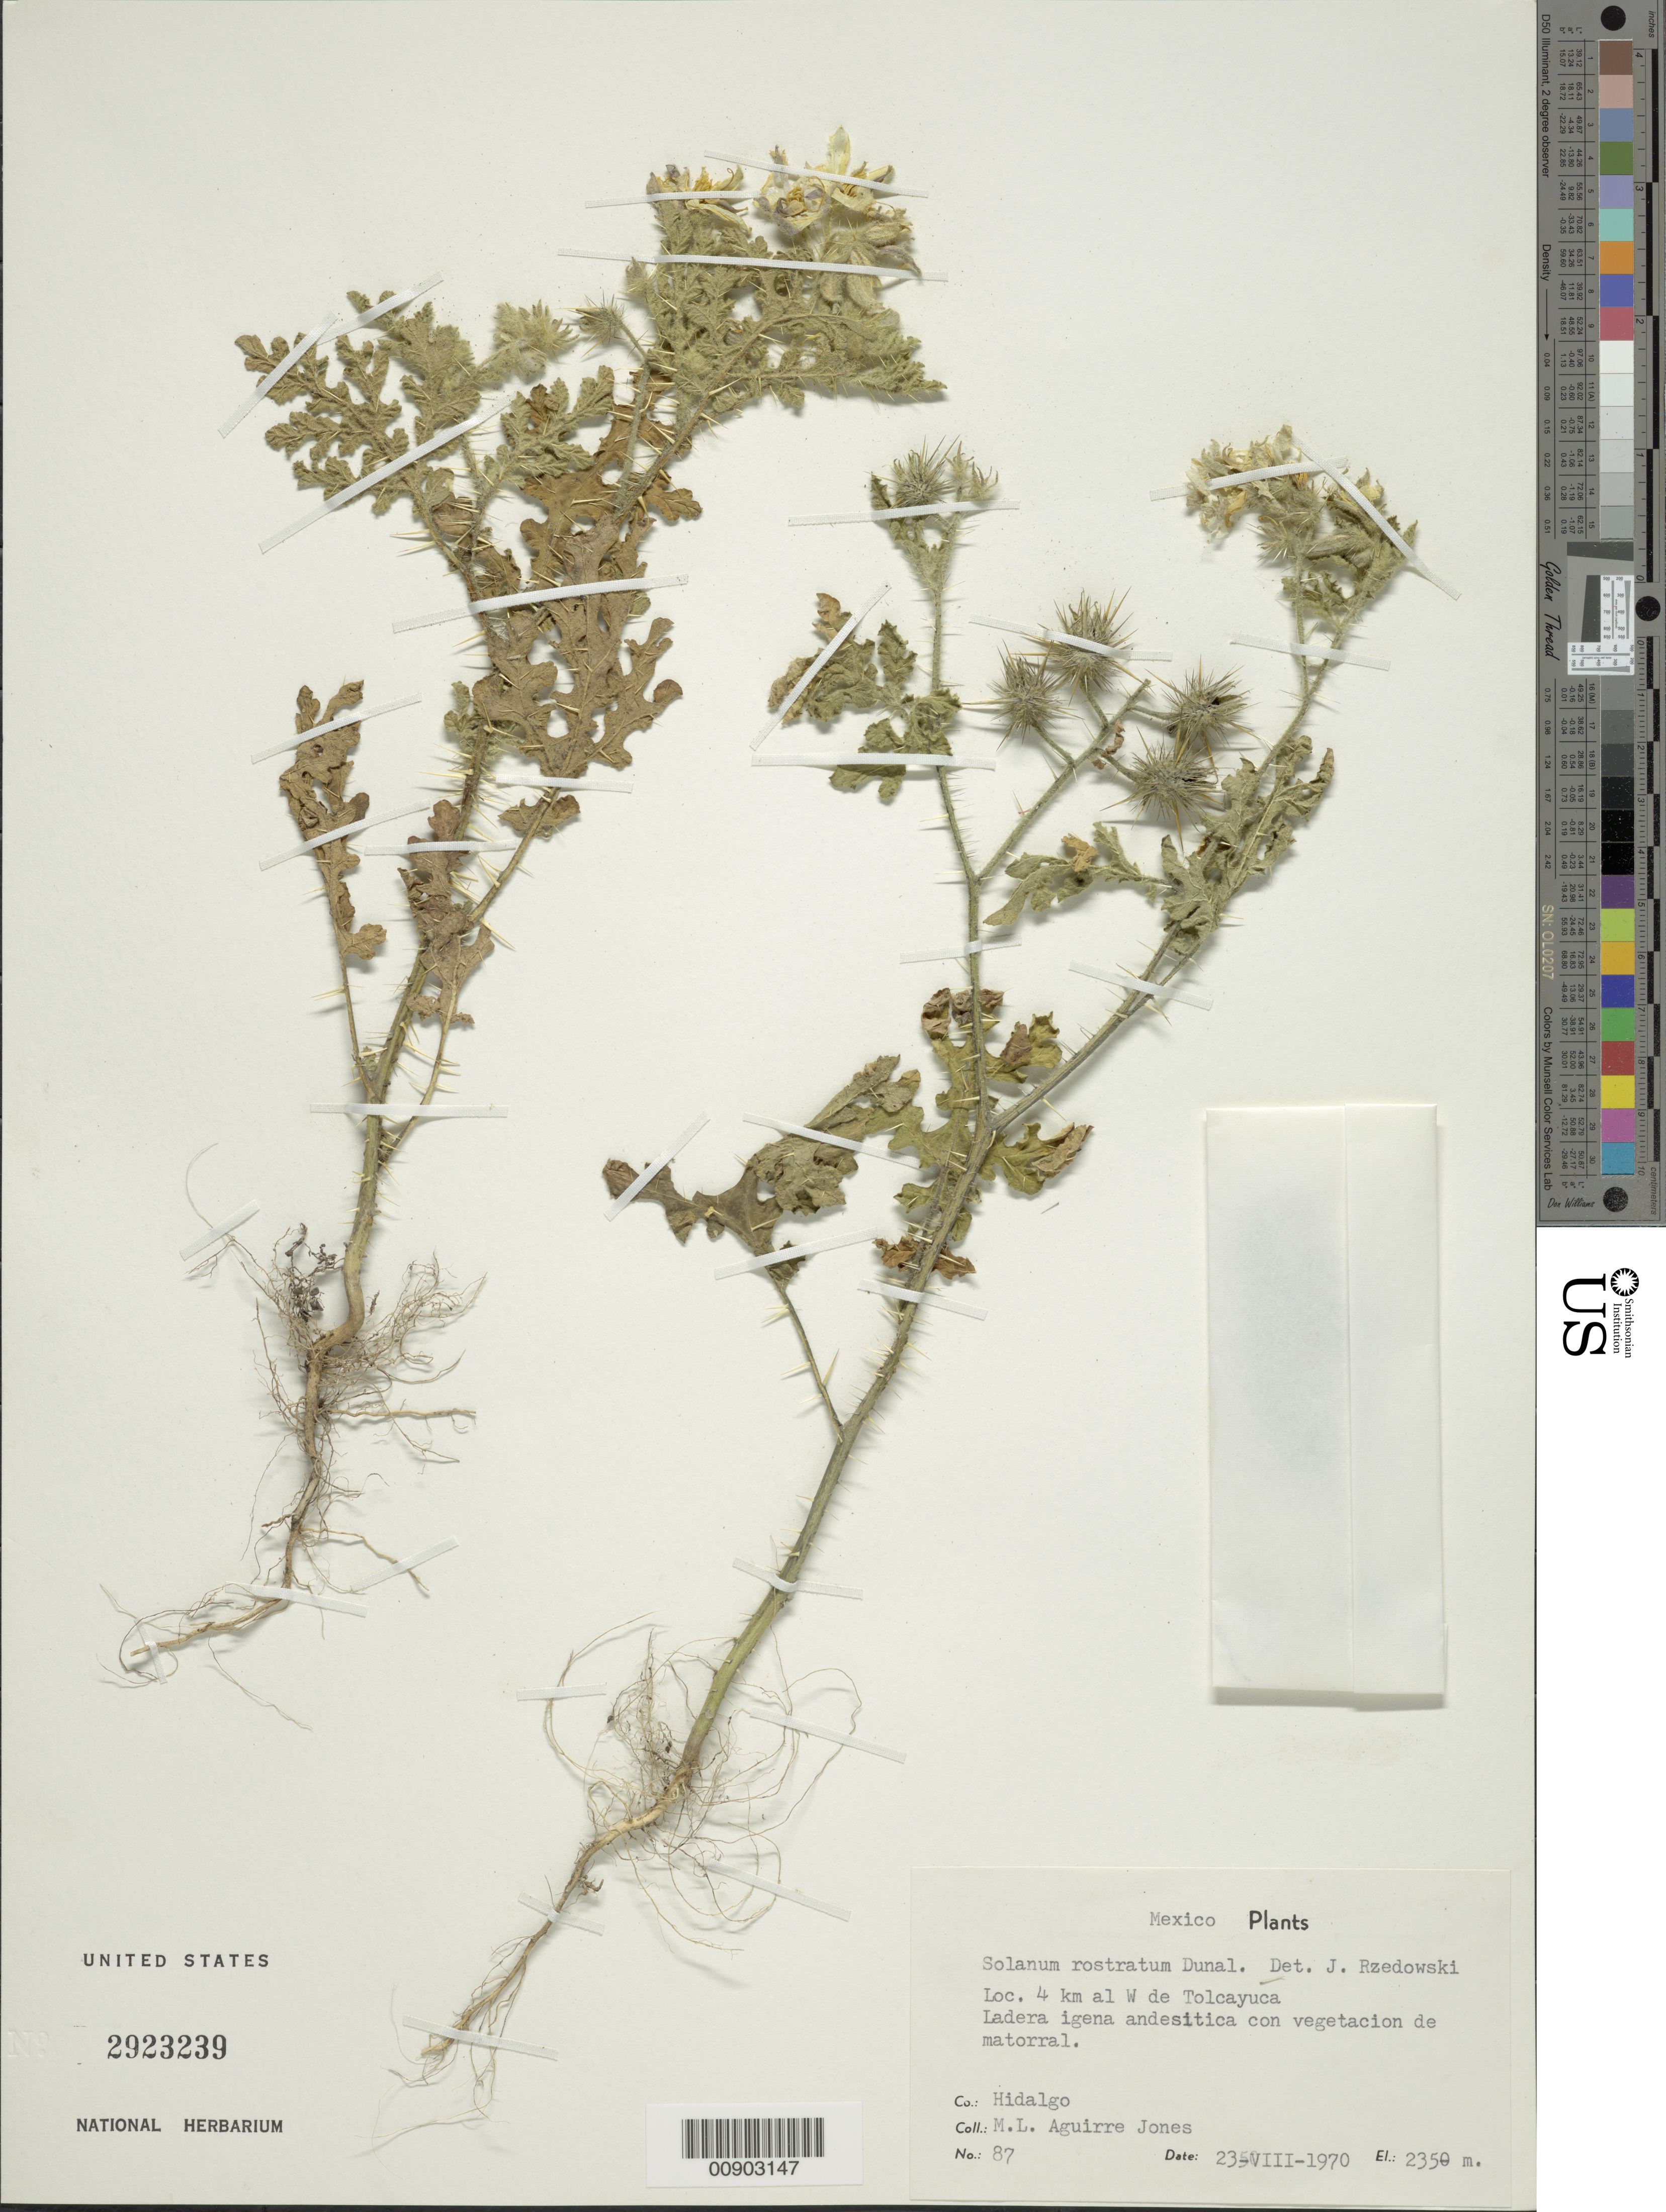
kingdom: Plantae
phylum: Tracheophyta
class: Magnoliopsida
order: Solanales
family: Solanaceae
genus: Solanum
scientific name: Solanum rostratum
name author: Dunal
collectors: Aguirre Jones, M. L.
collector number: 87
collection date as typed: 23 Aug 1970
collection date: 1970-08-23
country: Mexico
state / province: Hidalgo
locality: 4 km. al W de Tolcayuca, Hidalgo.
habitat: Ladera ignea andesítica con vegetación de matorral.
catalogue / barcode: US 2923239